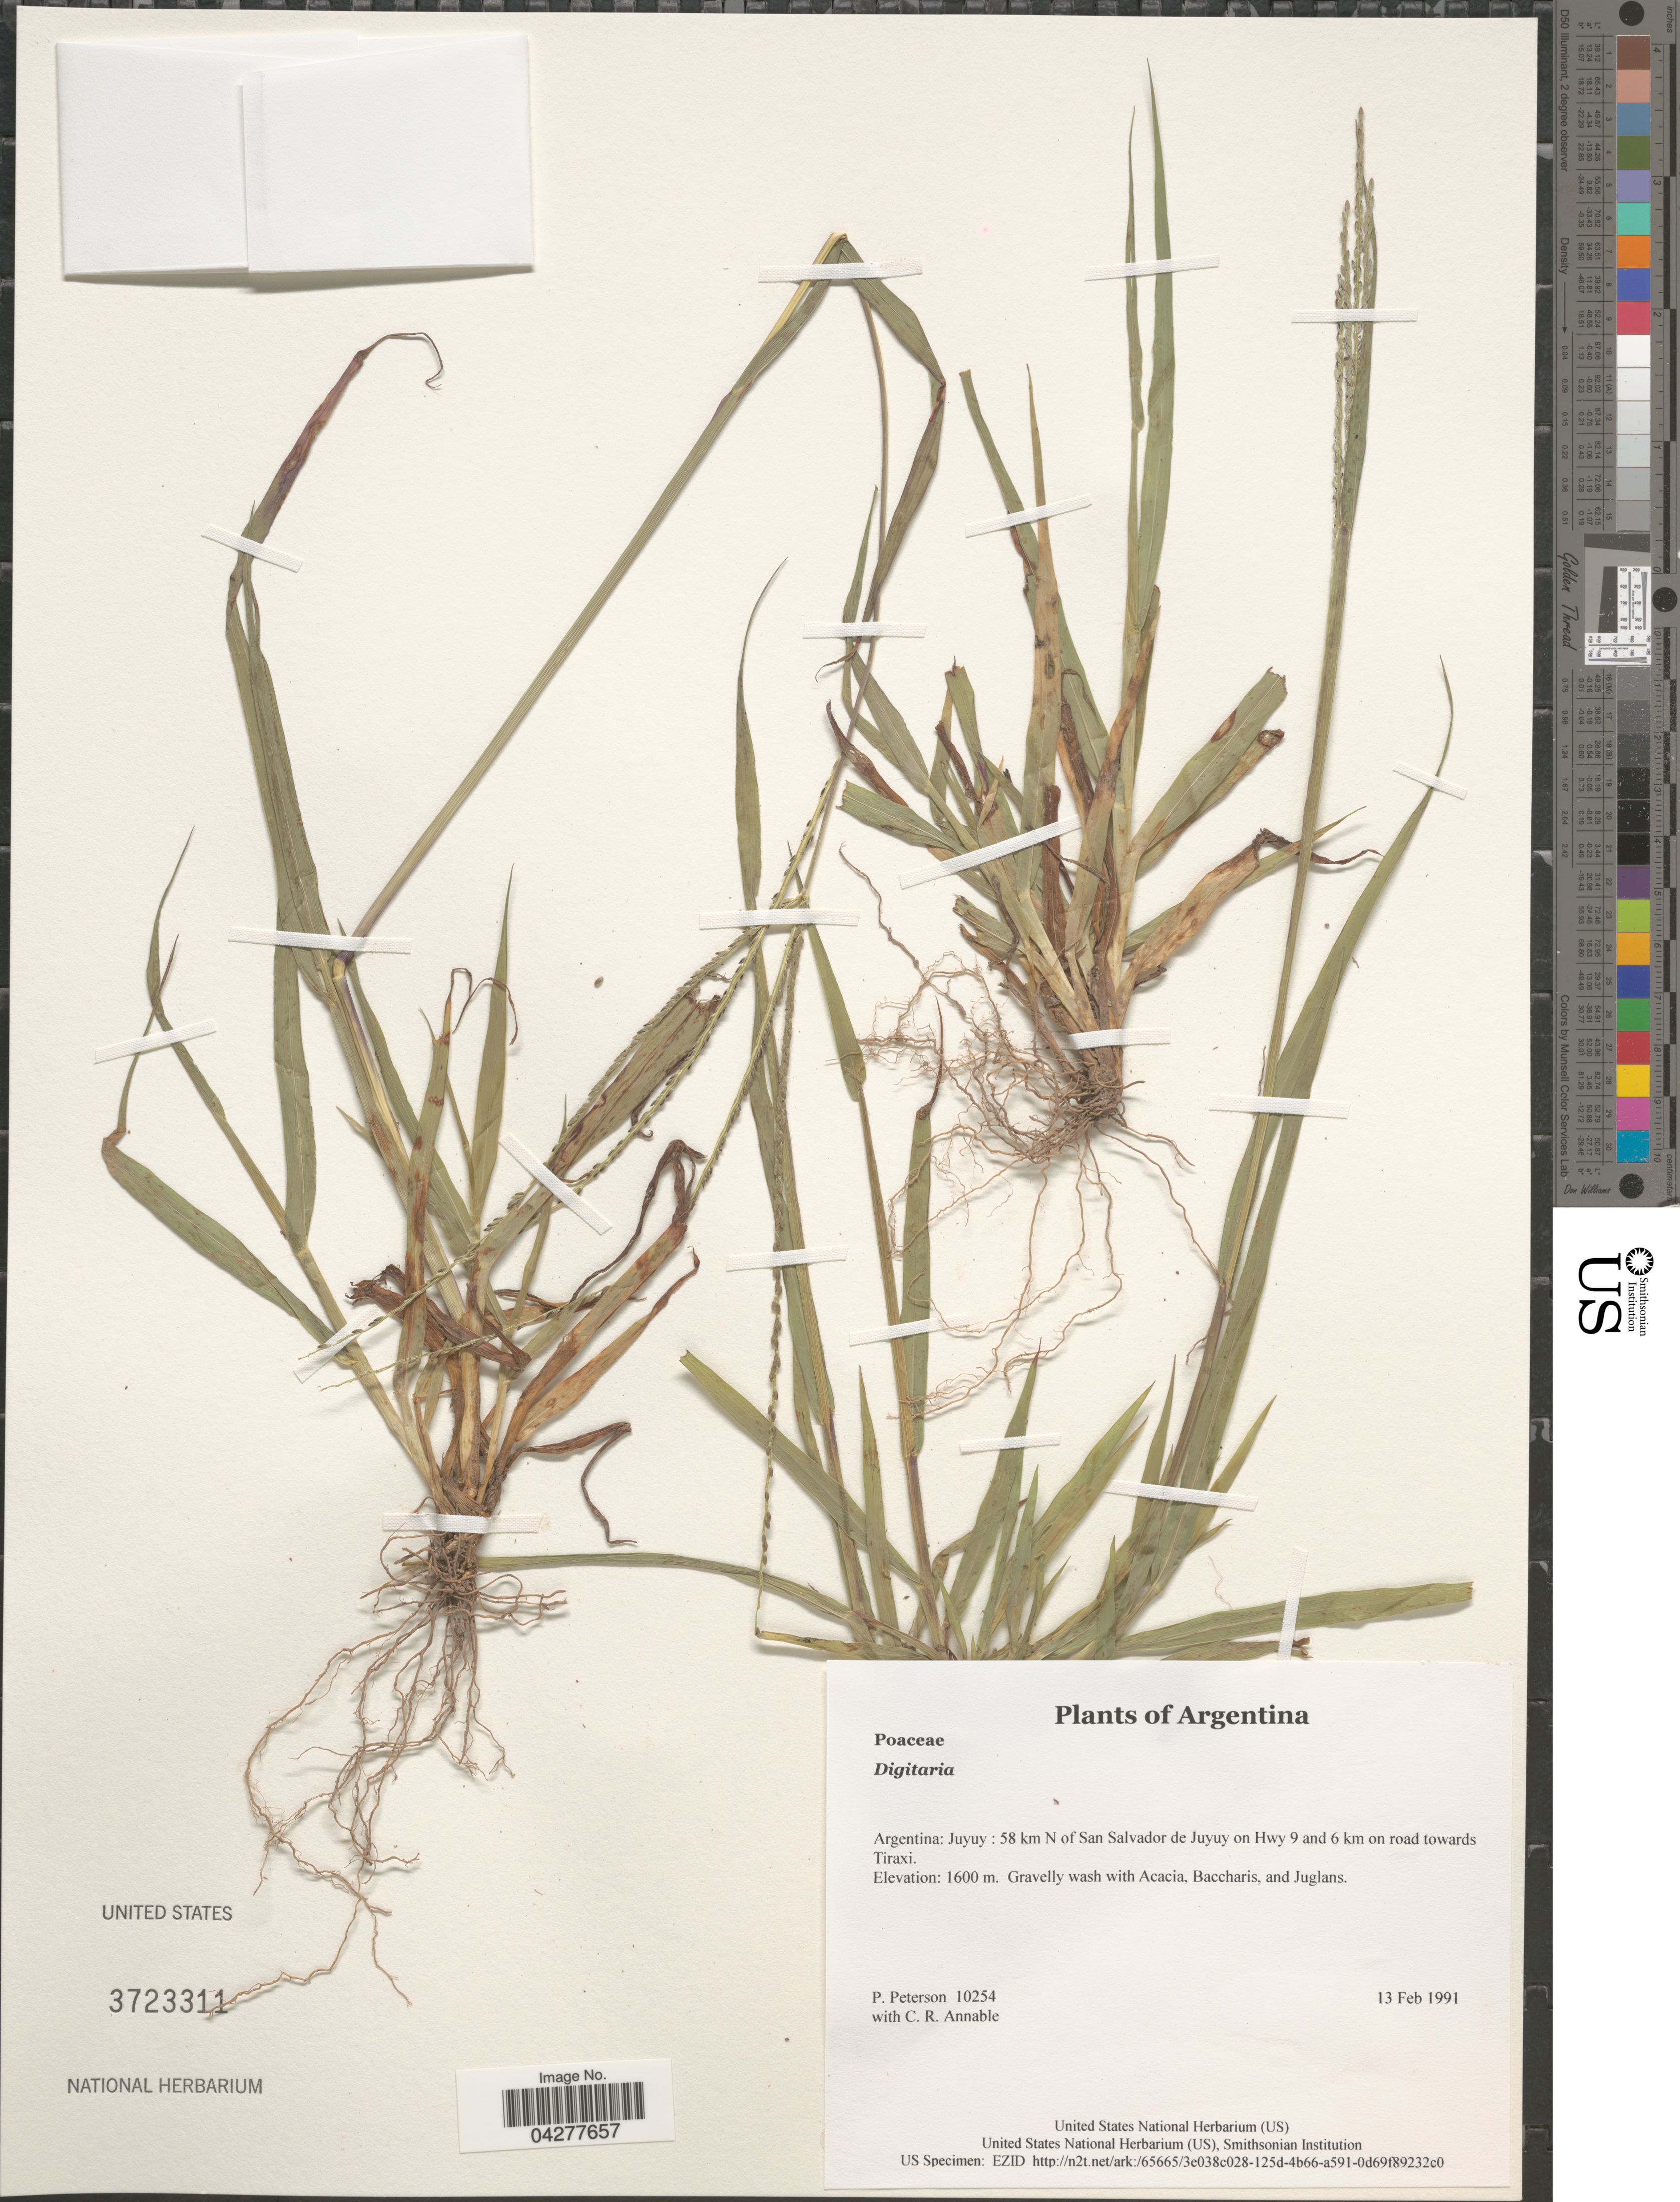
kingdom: Plantae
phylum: Tracheophyta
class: Liliopsida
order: Poales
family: Poaceae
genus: Digitaria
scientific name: Digitaria sp.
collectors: P. Peterson & C. R. Annable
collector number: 10254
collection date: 1991-02-13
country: Argentina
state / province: Jujuy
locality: Juyuy: 58 km N of San Salvador de Juyuy on Hwy 9 and 6 km on road towards Tiraxi.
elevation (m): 1600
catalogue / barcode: US 3723311